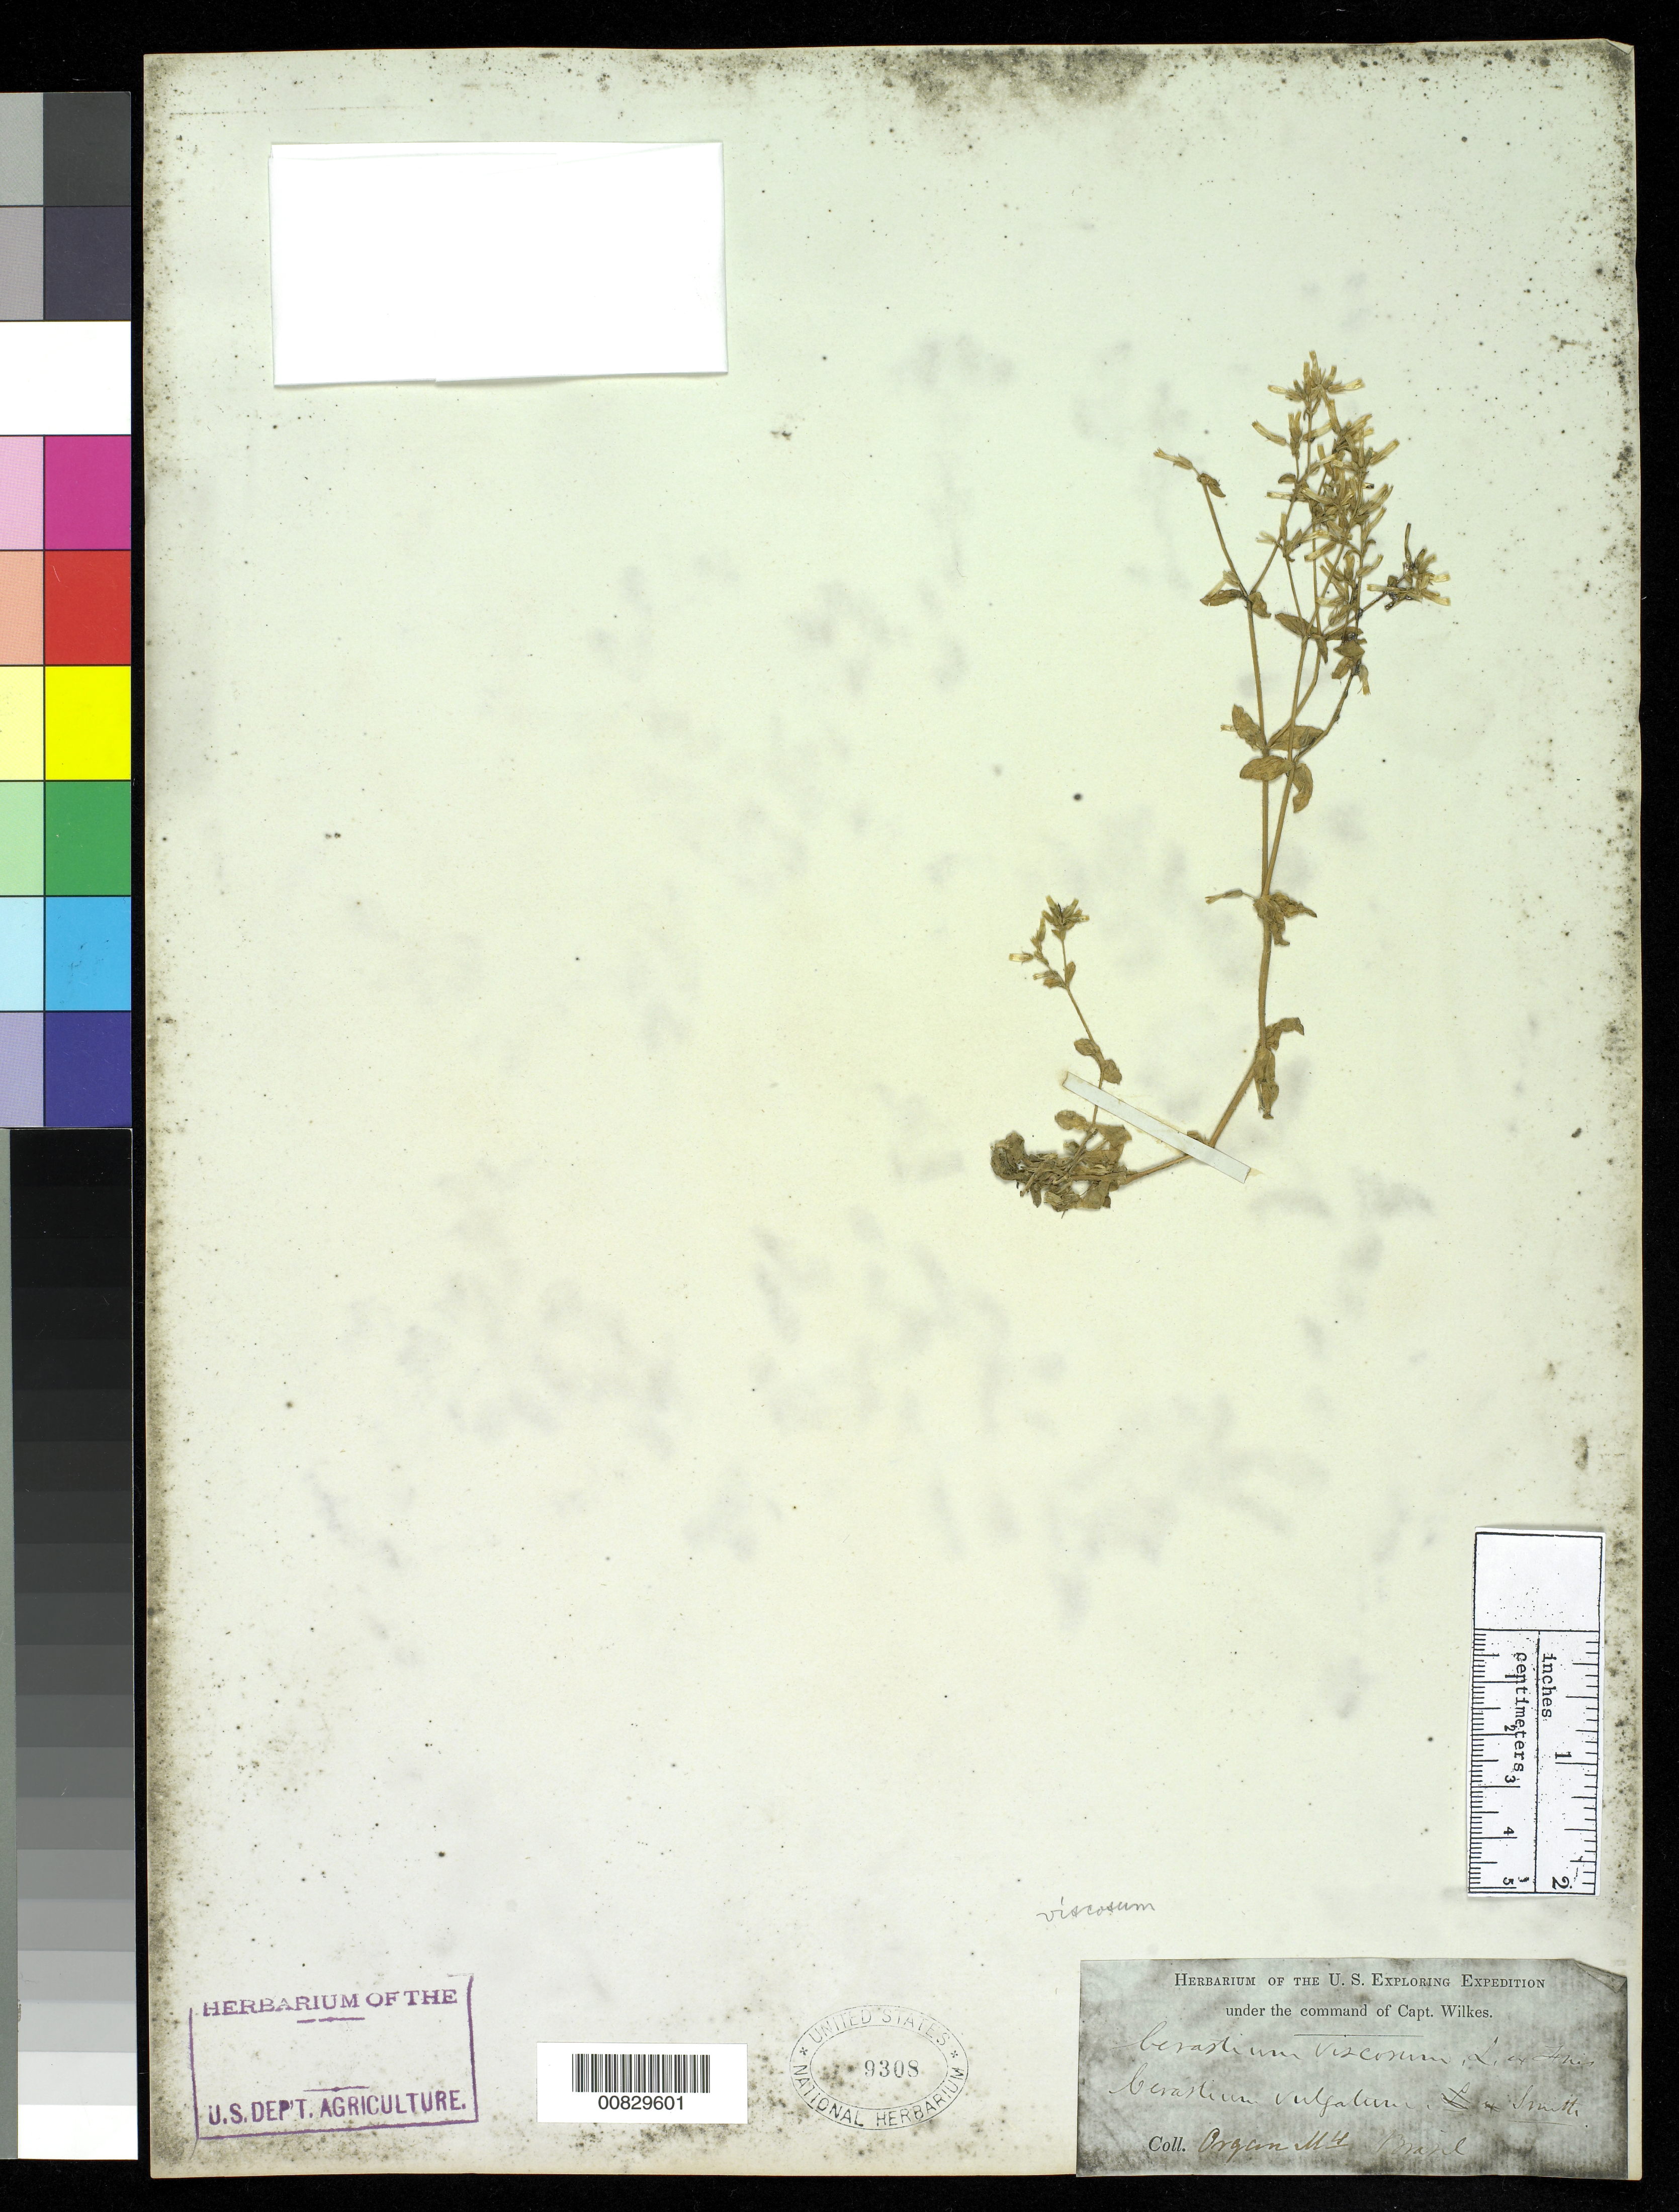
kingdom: Plantae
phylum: Tracheophyta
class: Magnoliopsida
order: Caryophyllales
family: Caryophyllaceae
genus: Cerastium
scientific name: Cerastium viscosum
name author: L.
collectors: Wilkes Explor. Exped.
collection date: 1838/1842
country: Brazil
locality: Organ Mts.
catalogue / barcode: US 9308